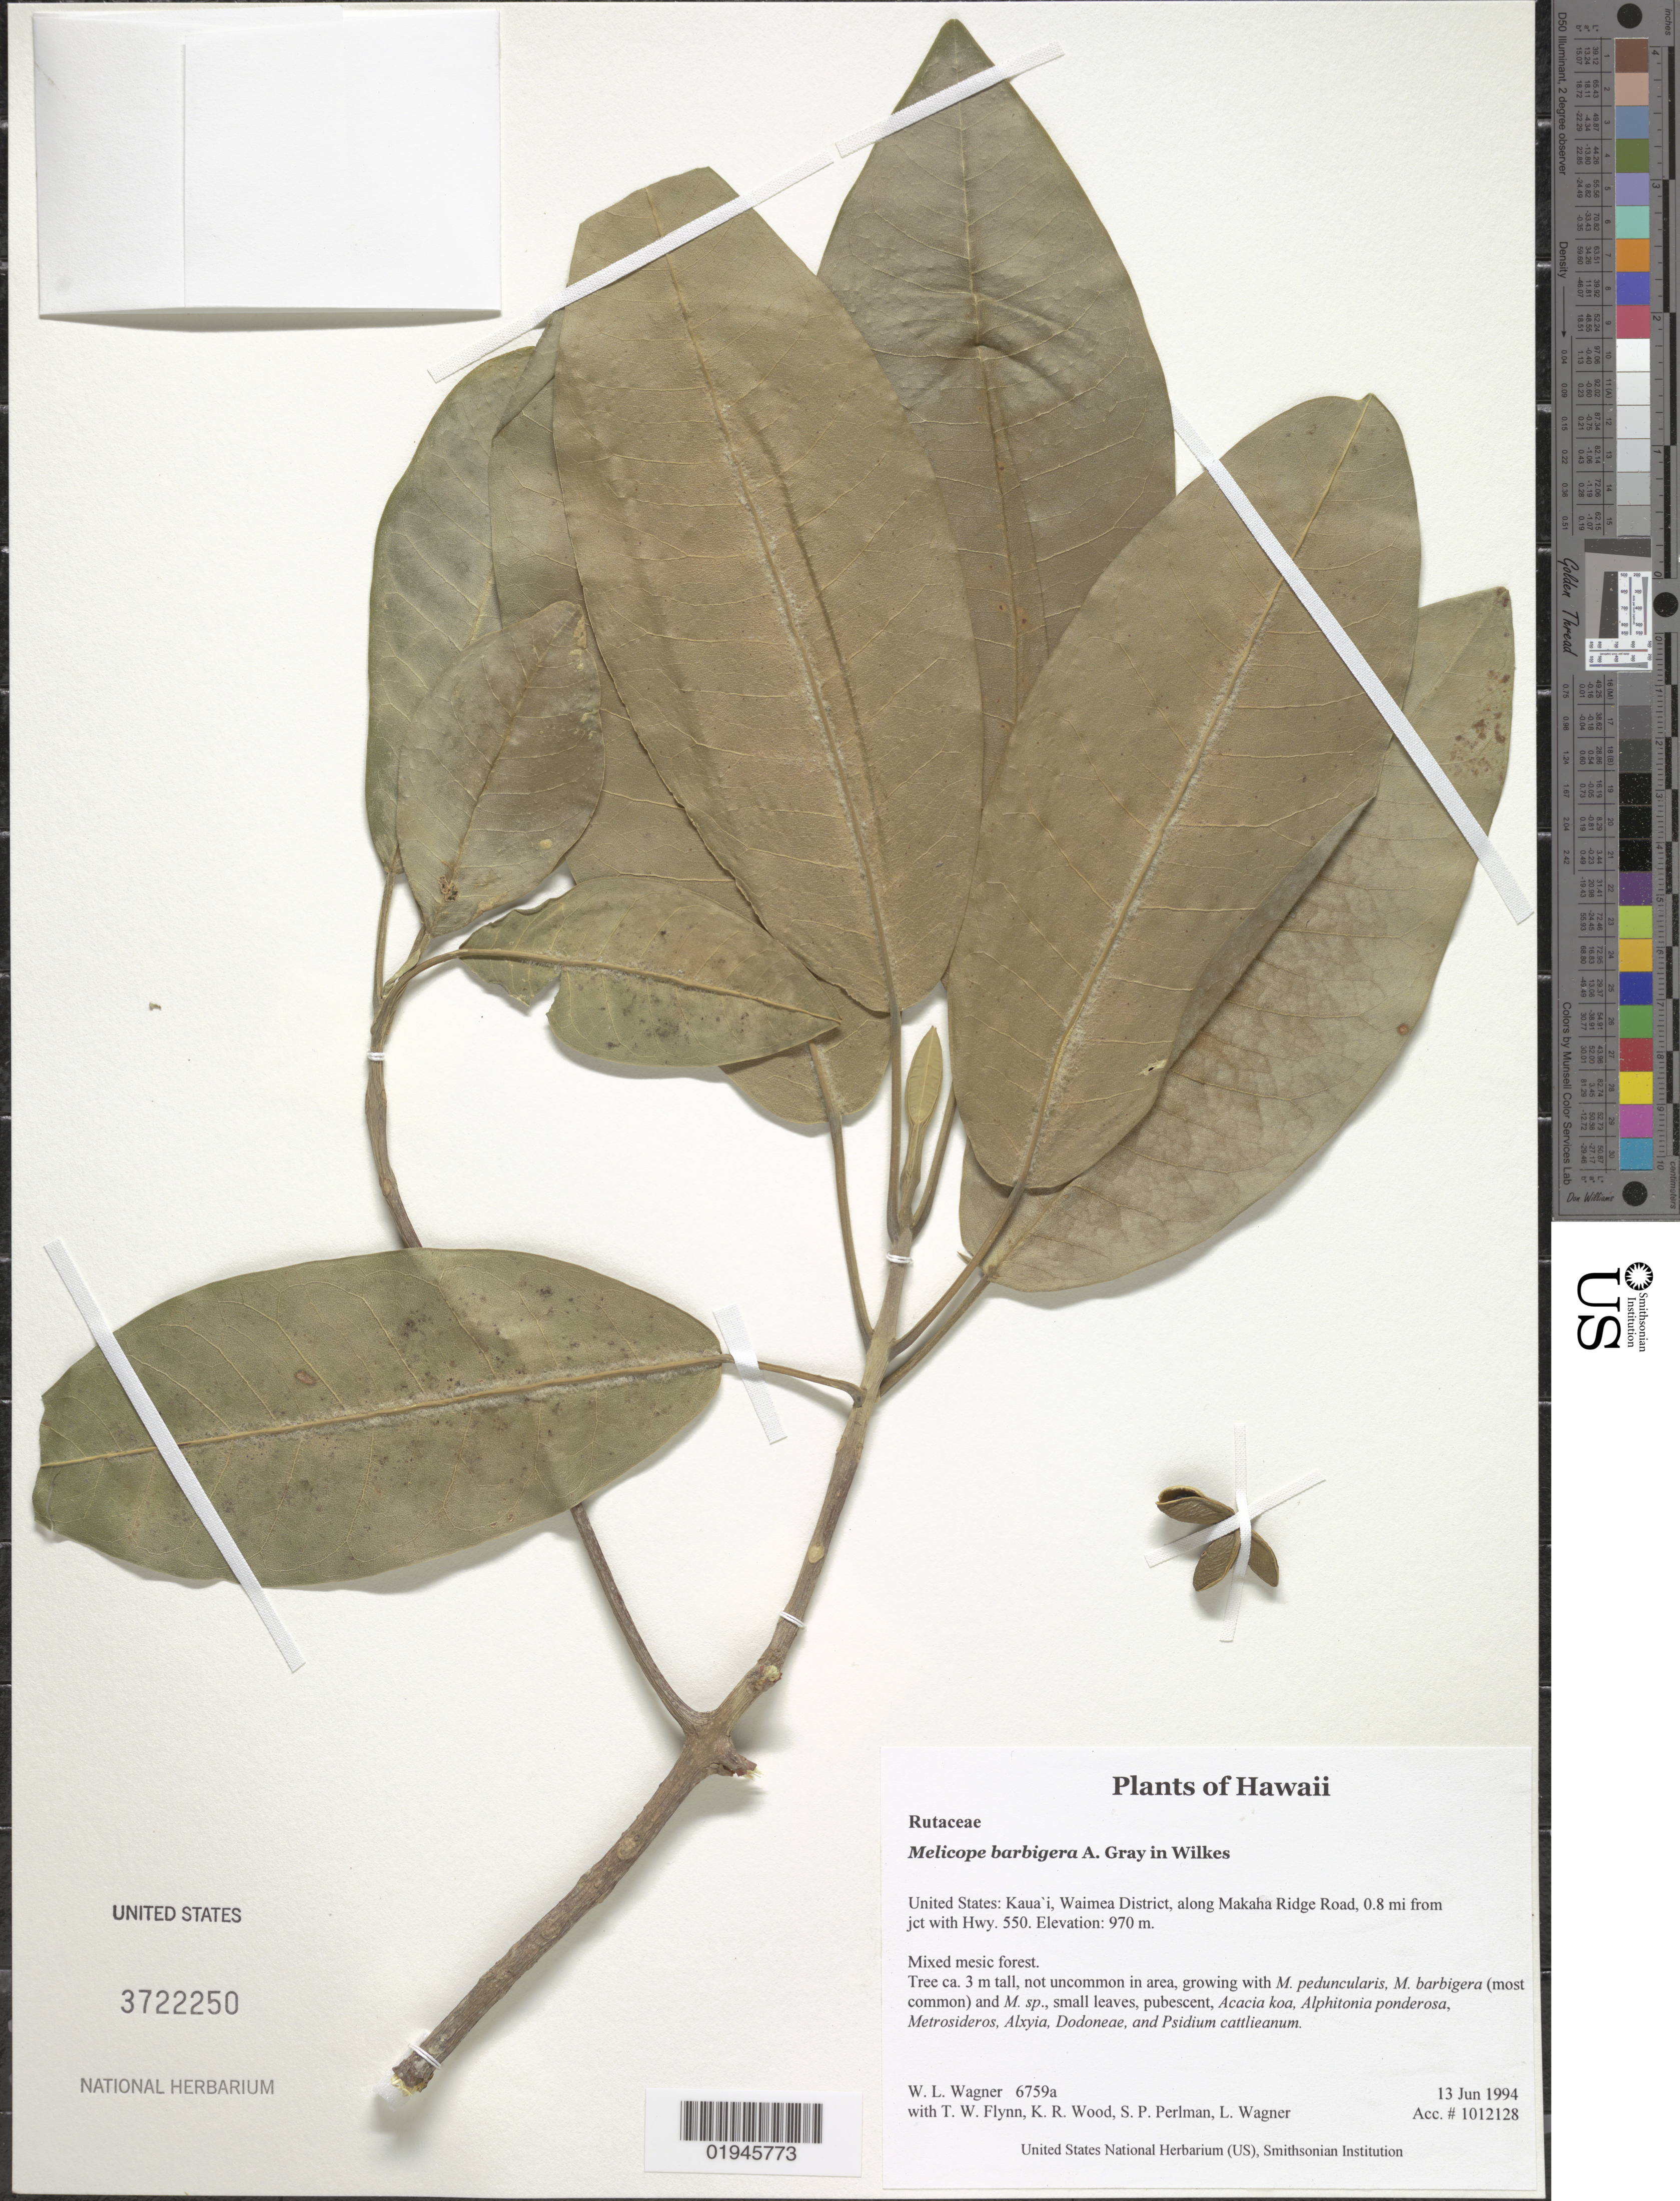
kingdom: Plantae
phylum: Tracheophyta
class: Magnoliopsida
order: Sapindales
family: Rutaceae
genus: Melicope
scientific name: Melicope barbigera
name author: A. Gray in Wilkes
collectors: W. L. Wagner, T. W. Flynn, K. R. Wood, S. P. Perlman & L. Wagner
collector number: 6759a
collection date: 1994-06-13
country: United States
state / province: Hawaii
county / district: Kauai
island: Kaua'i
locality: Waimea District, along Makaha Ridge Road, 0.8 mi from jct with Hwy. 550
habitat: Mixed mesic forest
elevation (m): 970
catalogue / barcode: US 3722250